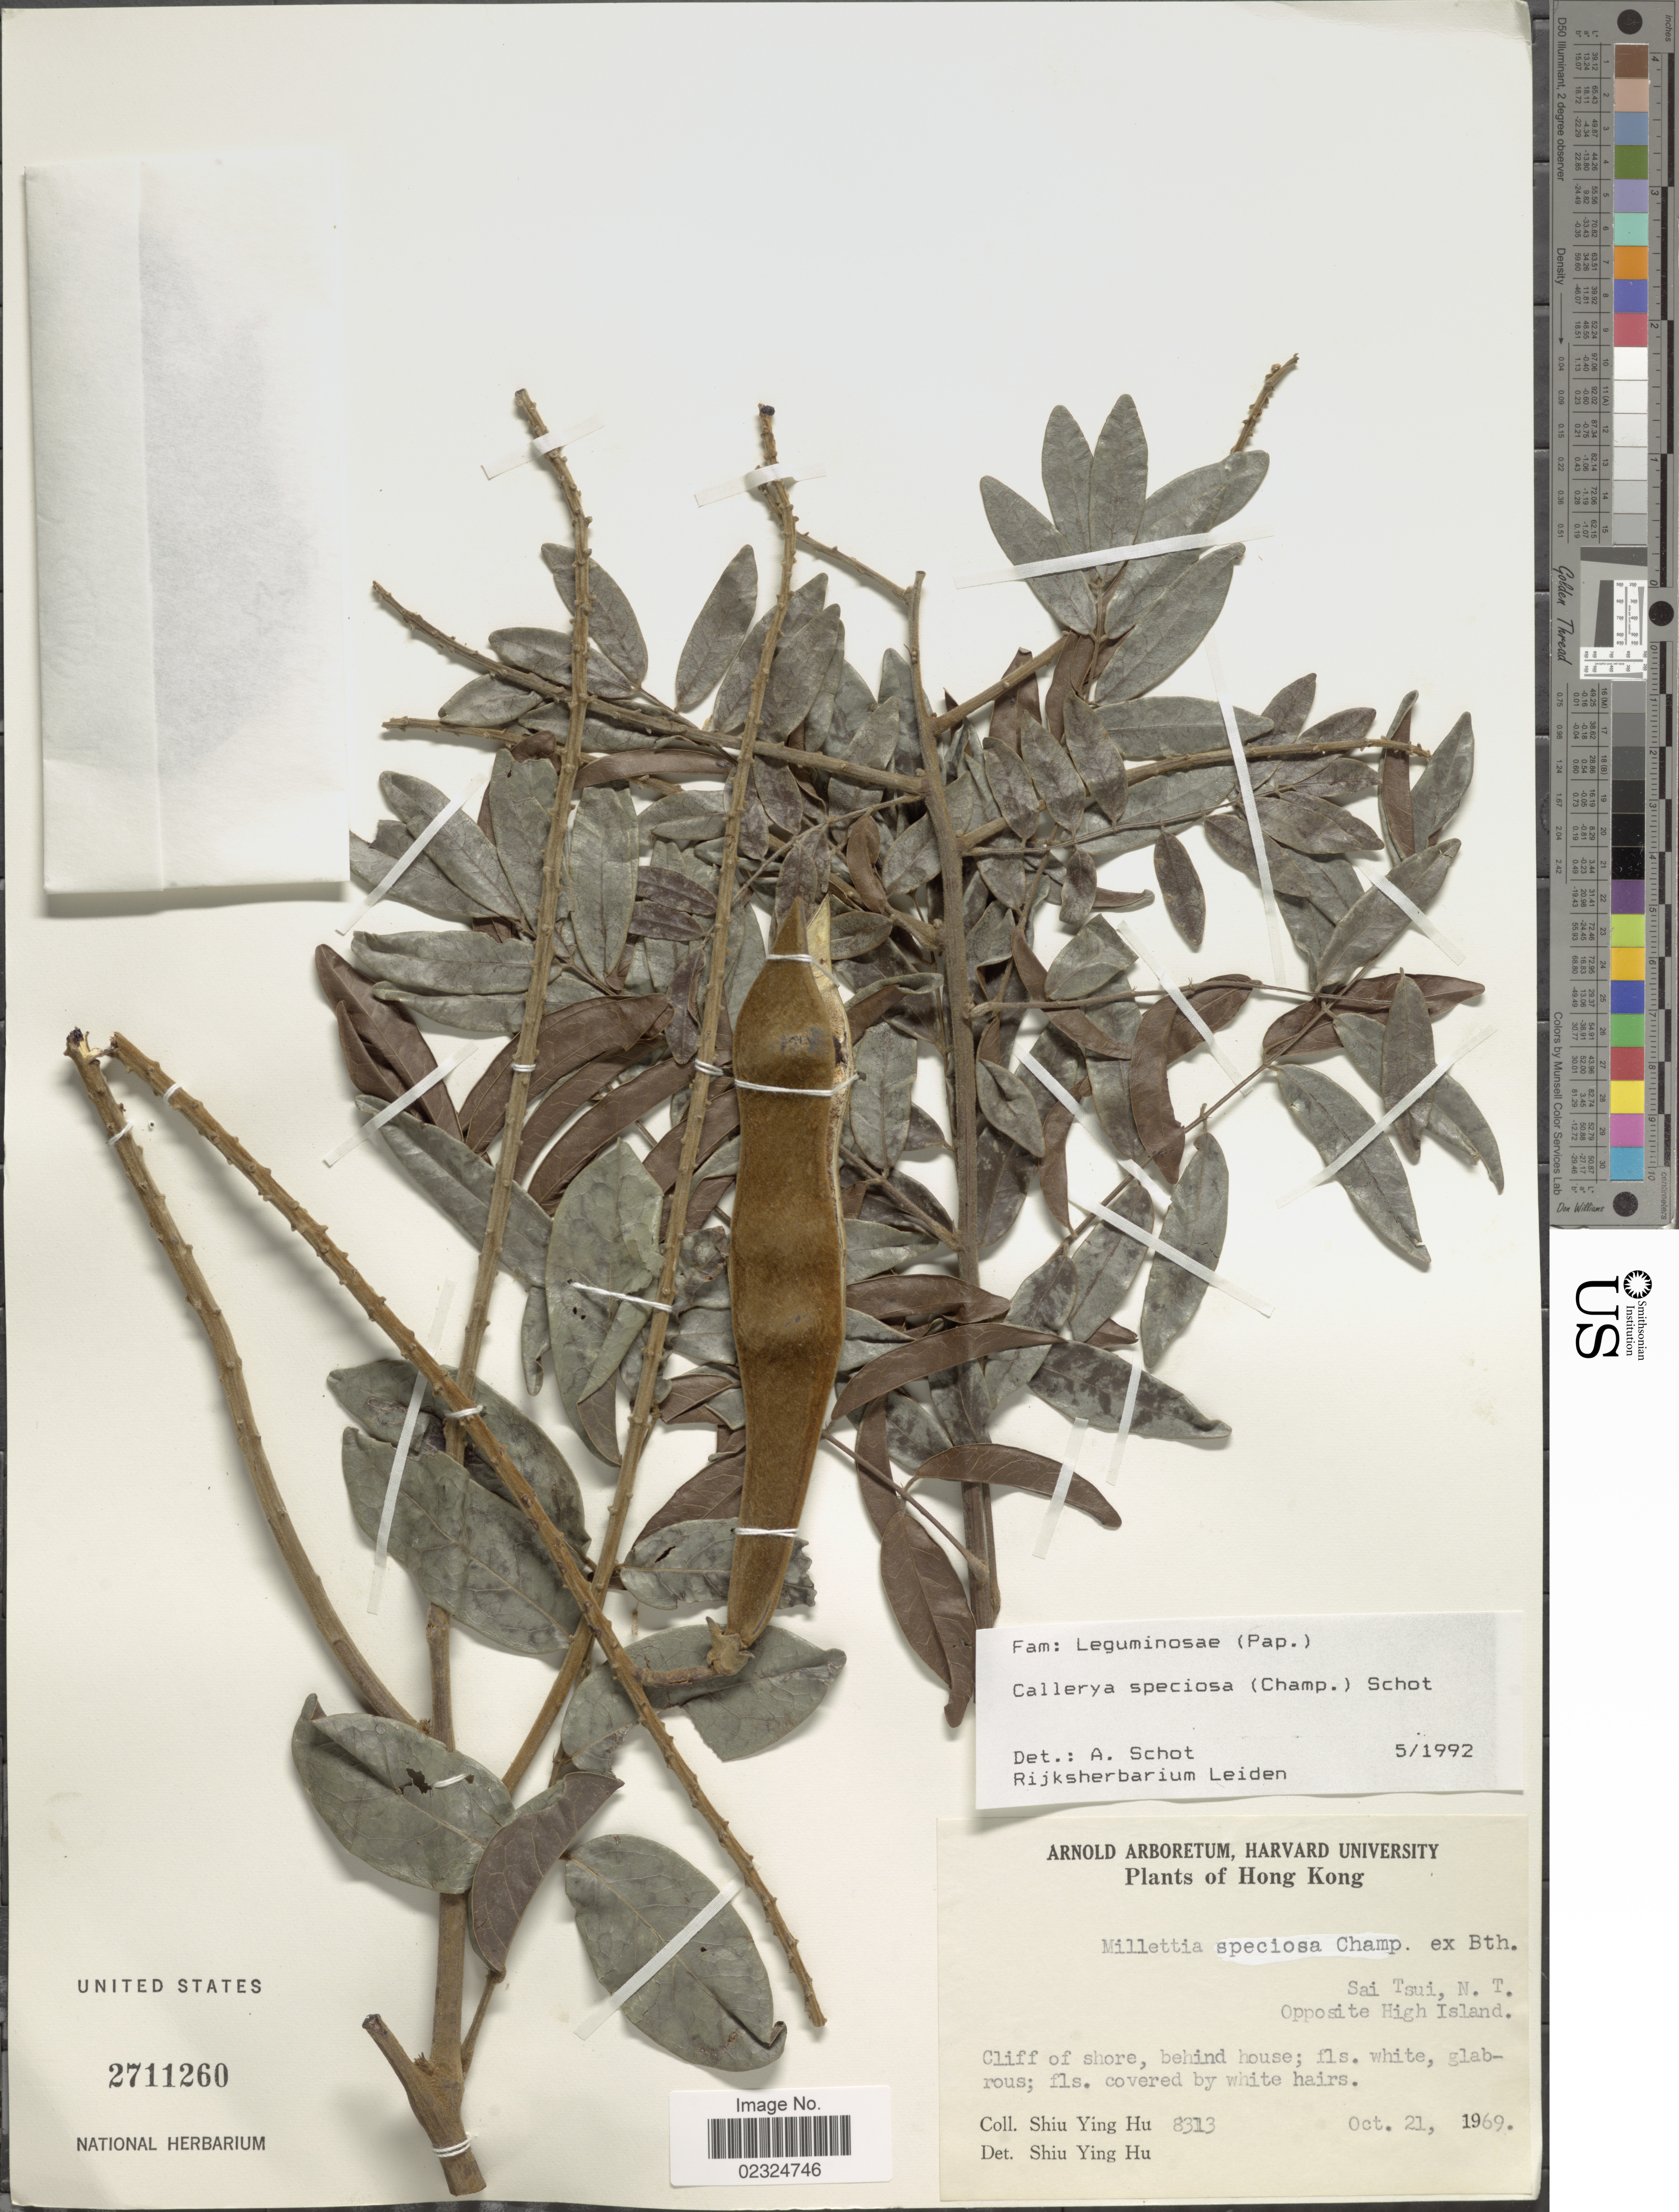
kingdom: Plantae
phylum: Tracheophyta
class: Magnoliopsida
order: Fabales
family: Fabaceae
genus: Nanhaia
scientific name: Nanhaia speciosa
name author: (Champ. ex Benth.) J. Compton & Schrire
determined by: Strong, Mark T., (BOT), Smithsonian Institution - National Museum of Natural History (UNITED STATES)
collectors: S. Y. Hu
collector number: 8313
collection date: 1969-10-21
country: China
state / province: Hong Kong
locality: Sai Tsui, N. T. Opposite High Island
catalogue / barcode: US 2711260